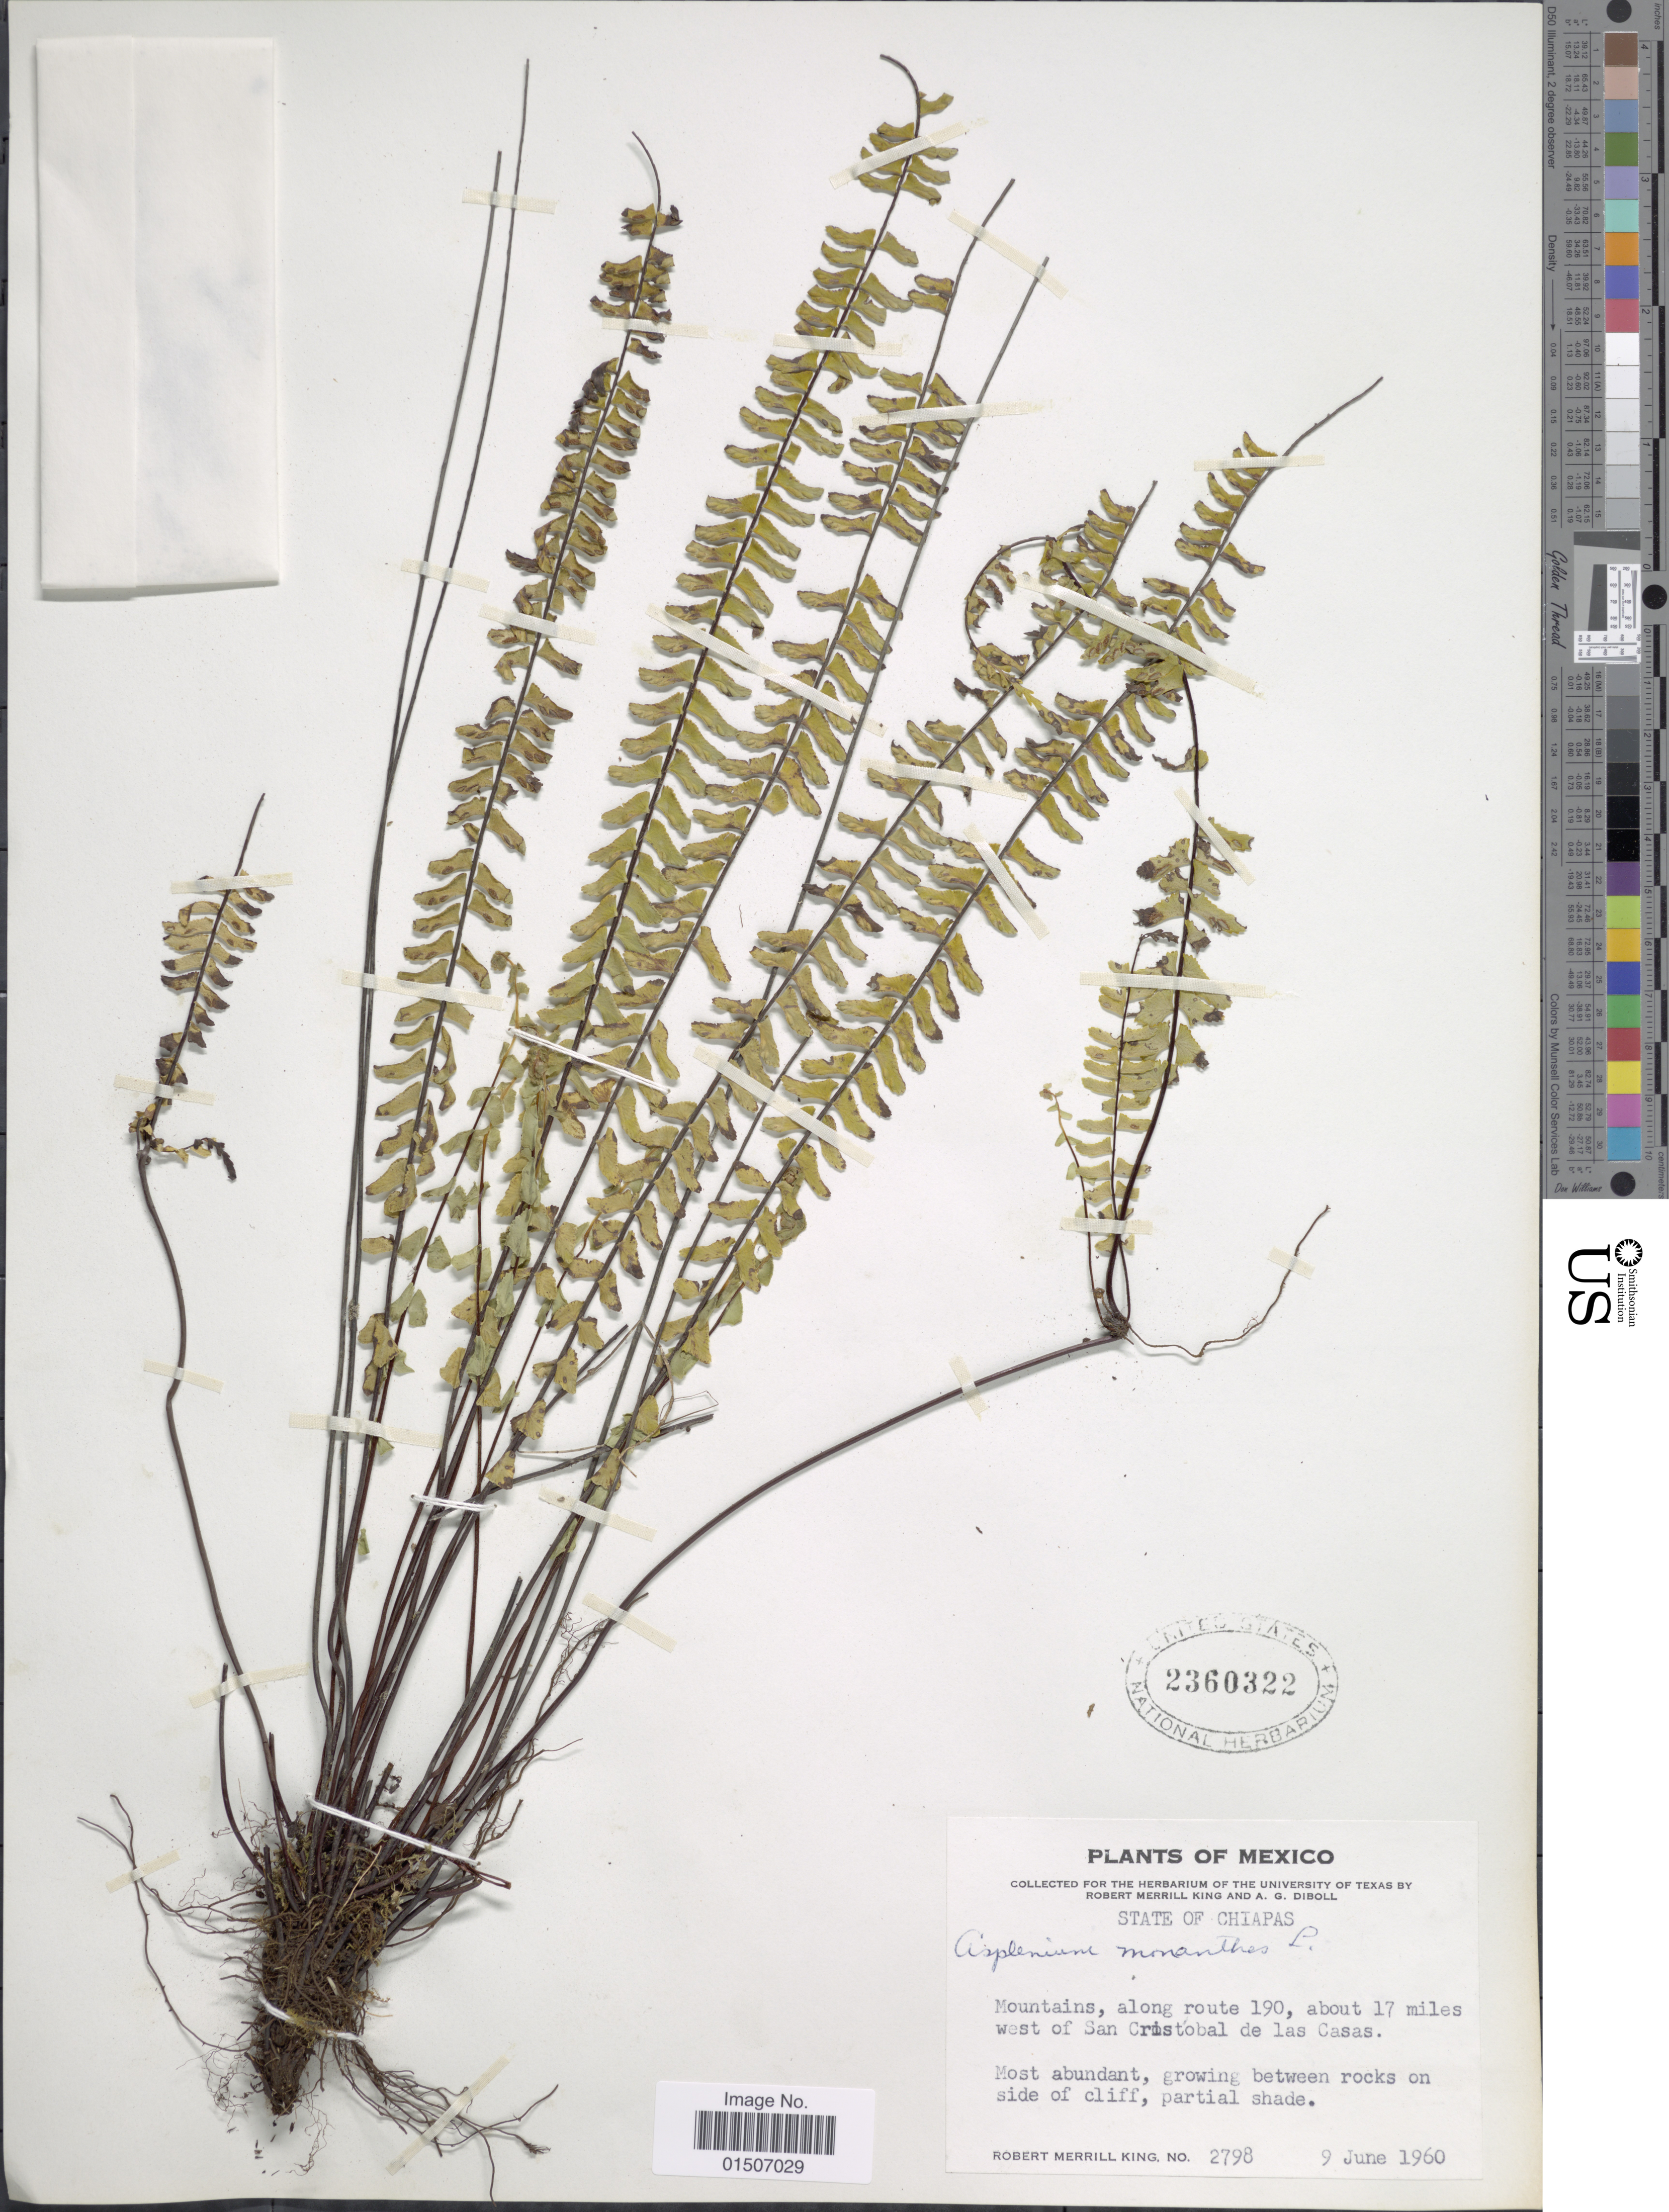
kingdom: Plantae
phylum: Tracheophyta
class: Polypodiopsida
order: Polypodiales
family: Aspleniaceae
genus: Asplenium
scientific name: Asplenium monanthes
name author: L.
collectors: R. M. King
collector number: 2798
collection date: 1960-06-09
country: Mexico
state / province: Chiapas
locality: Mountains, along route 190, about 17 miles west of San Cristobal de las Casas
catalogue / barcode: US 2360322